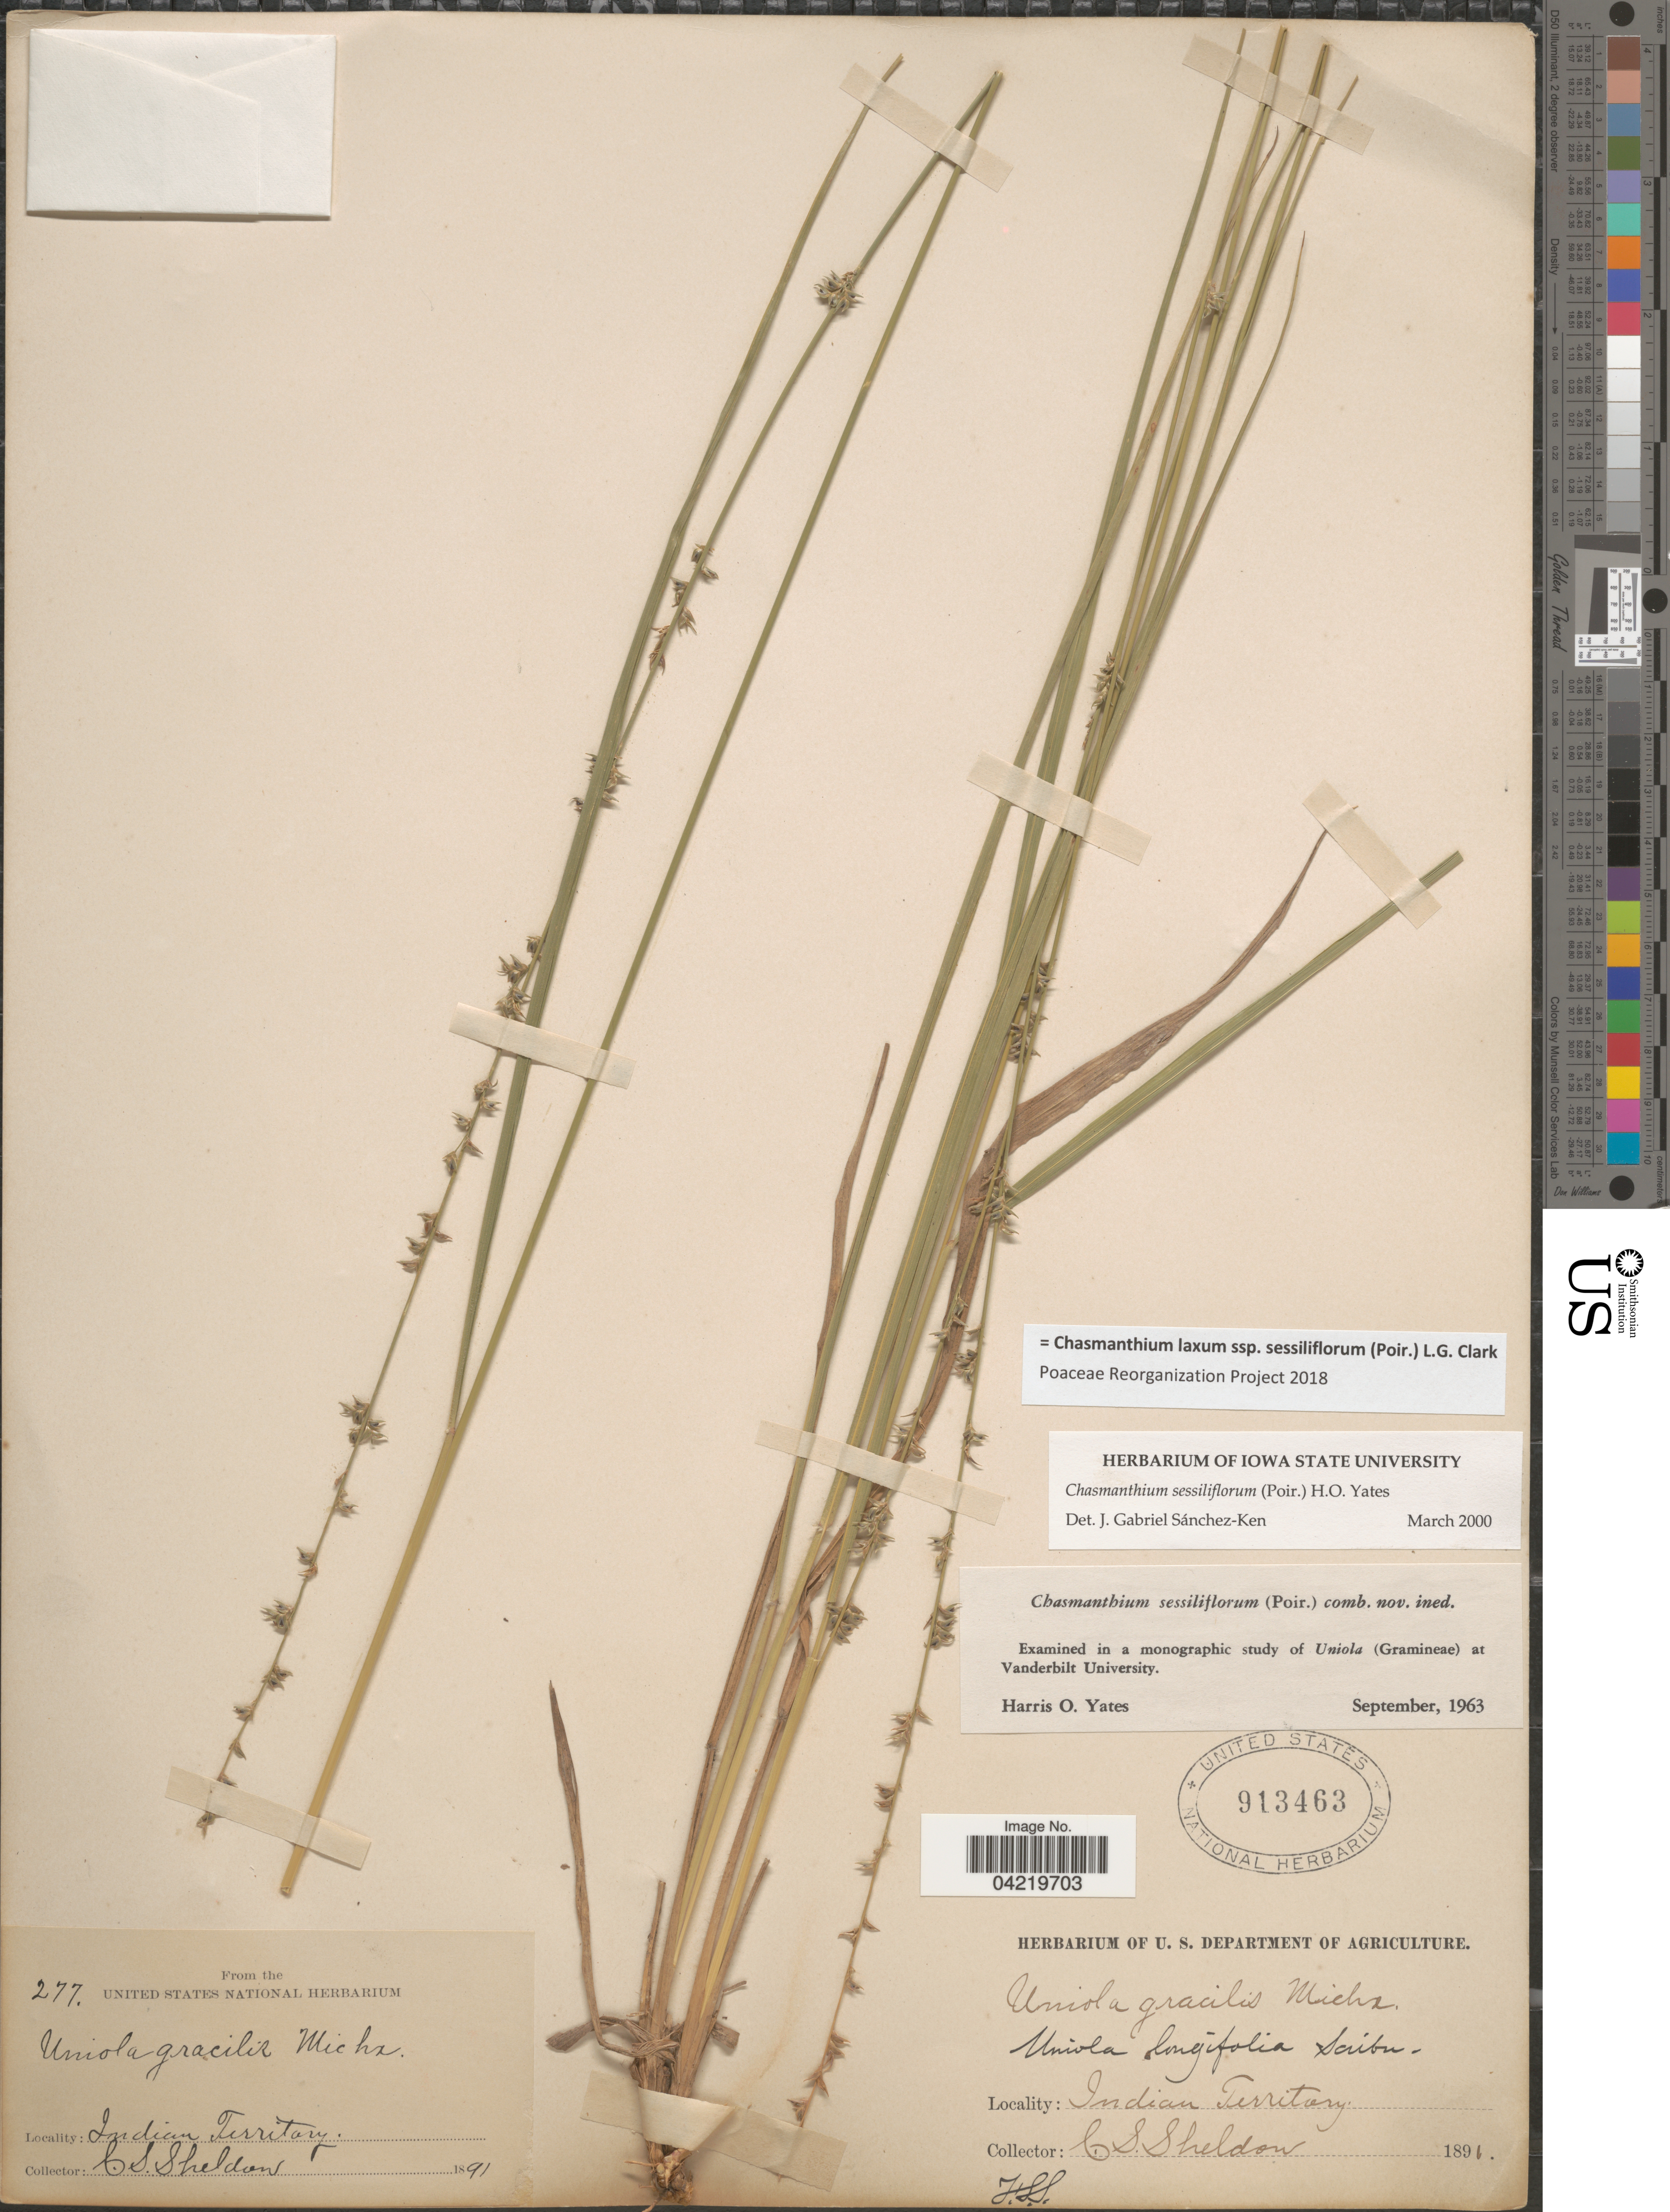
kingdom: Plantae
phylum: Tracheophyta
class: Liliopsida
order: Poales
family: Poaceae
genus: Chasmanthium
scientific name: Chasmanthium laxum subsp. sessiliflorum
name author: (L.) H.O. Yates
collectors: C. S. Sheldon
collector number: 277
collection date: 1891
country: United States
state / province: Oklahoma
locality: Indian Territory.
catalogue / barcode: US 913463